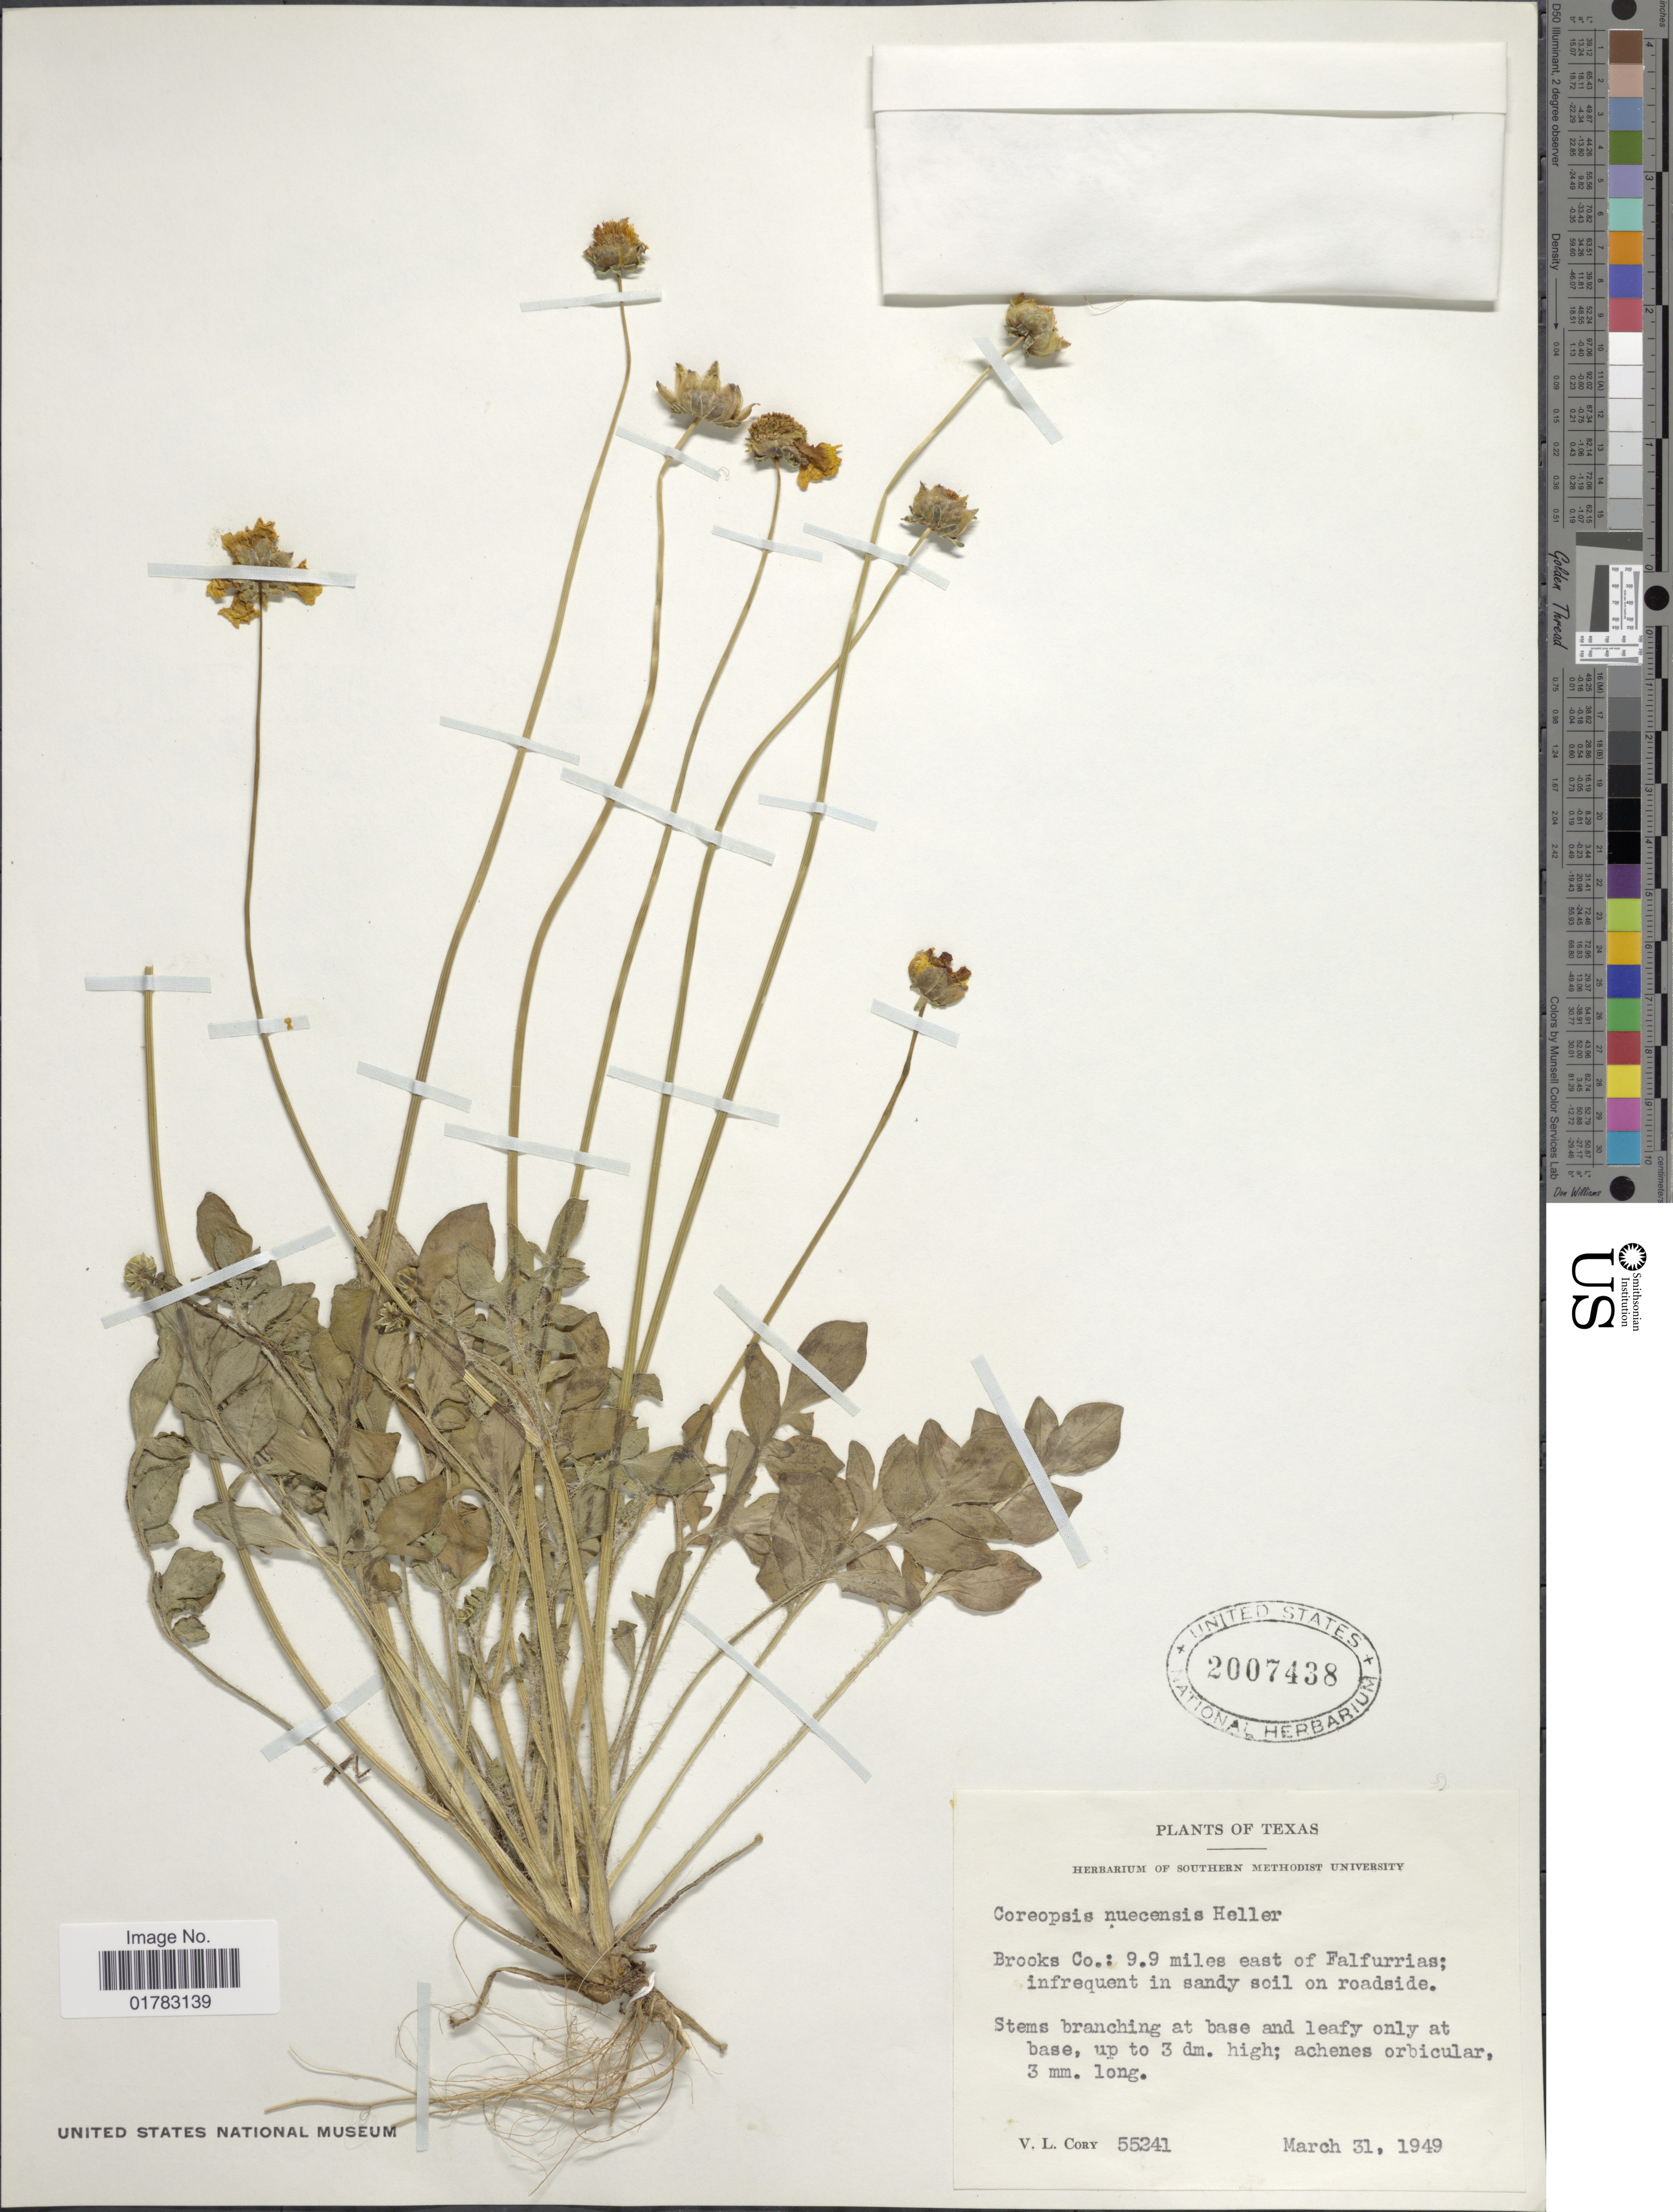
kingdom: Plantae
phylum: Tracheophyta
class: Magnoliopsida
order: Asterales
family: Asteraceae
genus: Coreopsis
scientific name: Coreopsis nuecensis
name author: A. Heller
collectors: V. Cory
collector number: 55241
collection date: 1949-03-31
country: United States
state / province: Texas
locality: Brooks Co.: 9.9 miles east of falfurrias; infrequent in sandy soil on roadside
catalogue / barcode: US 2007438